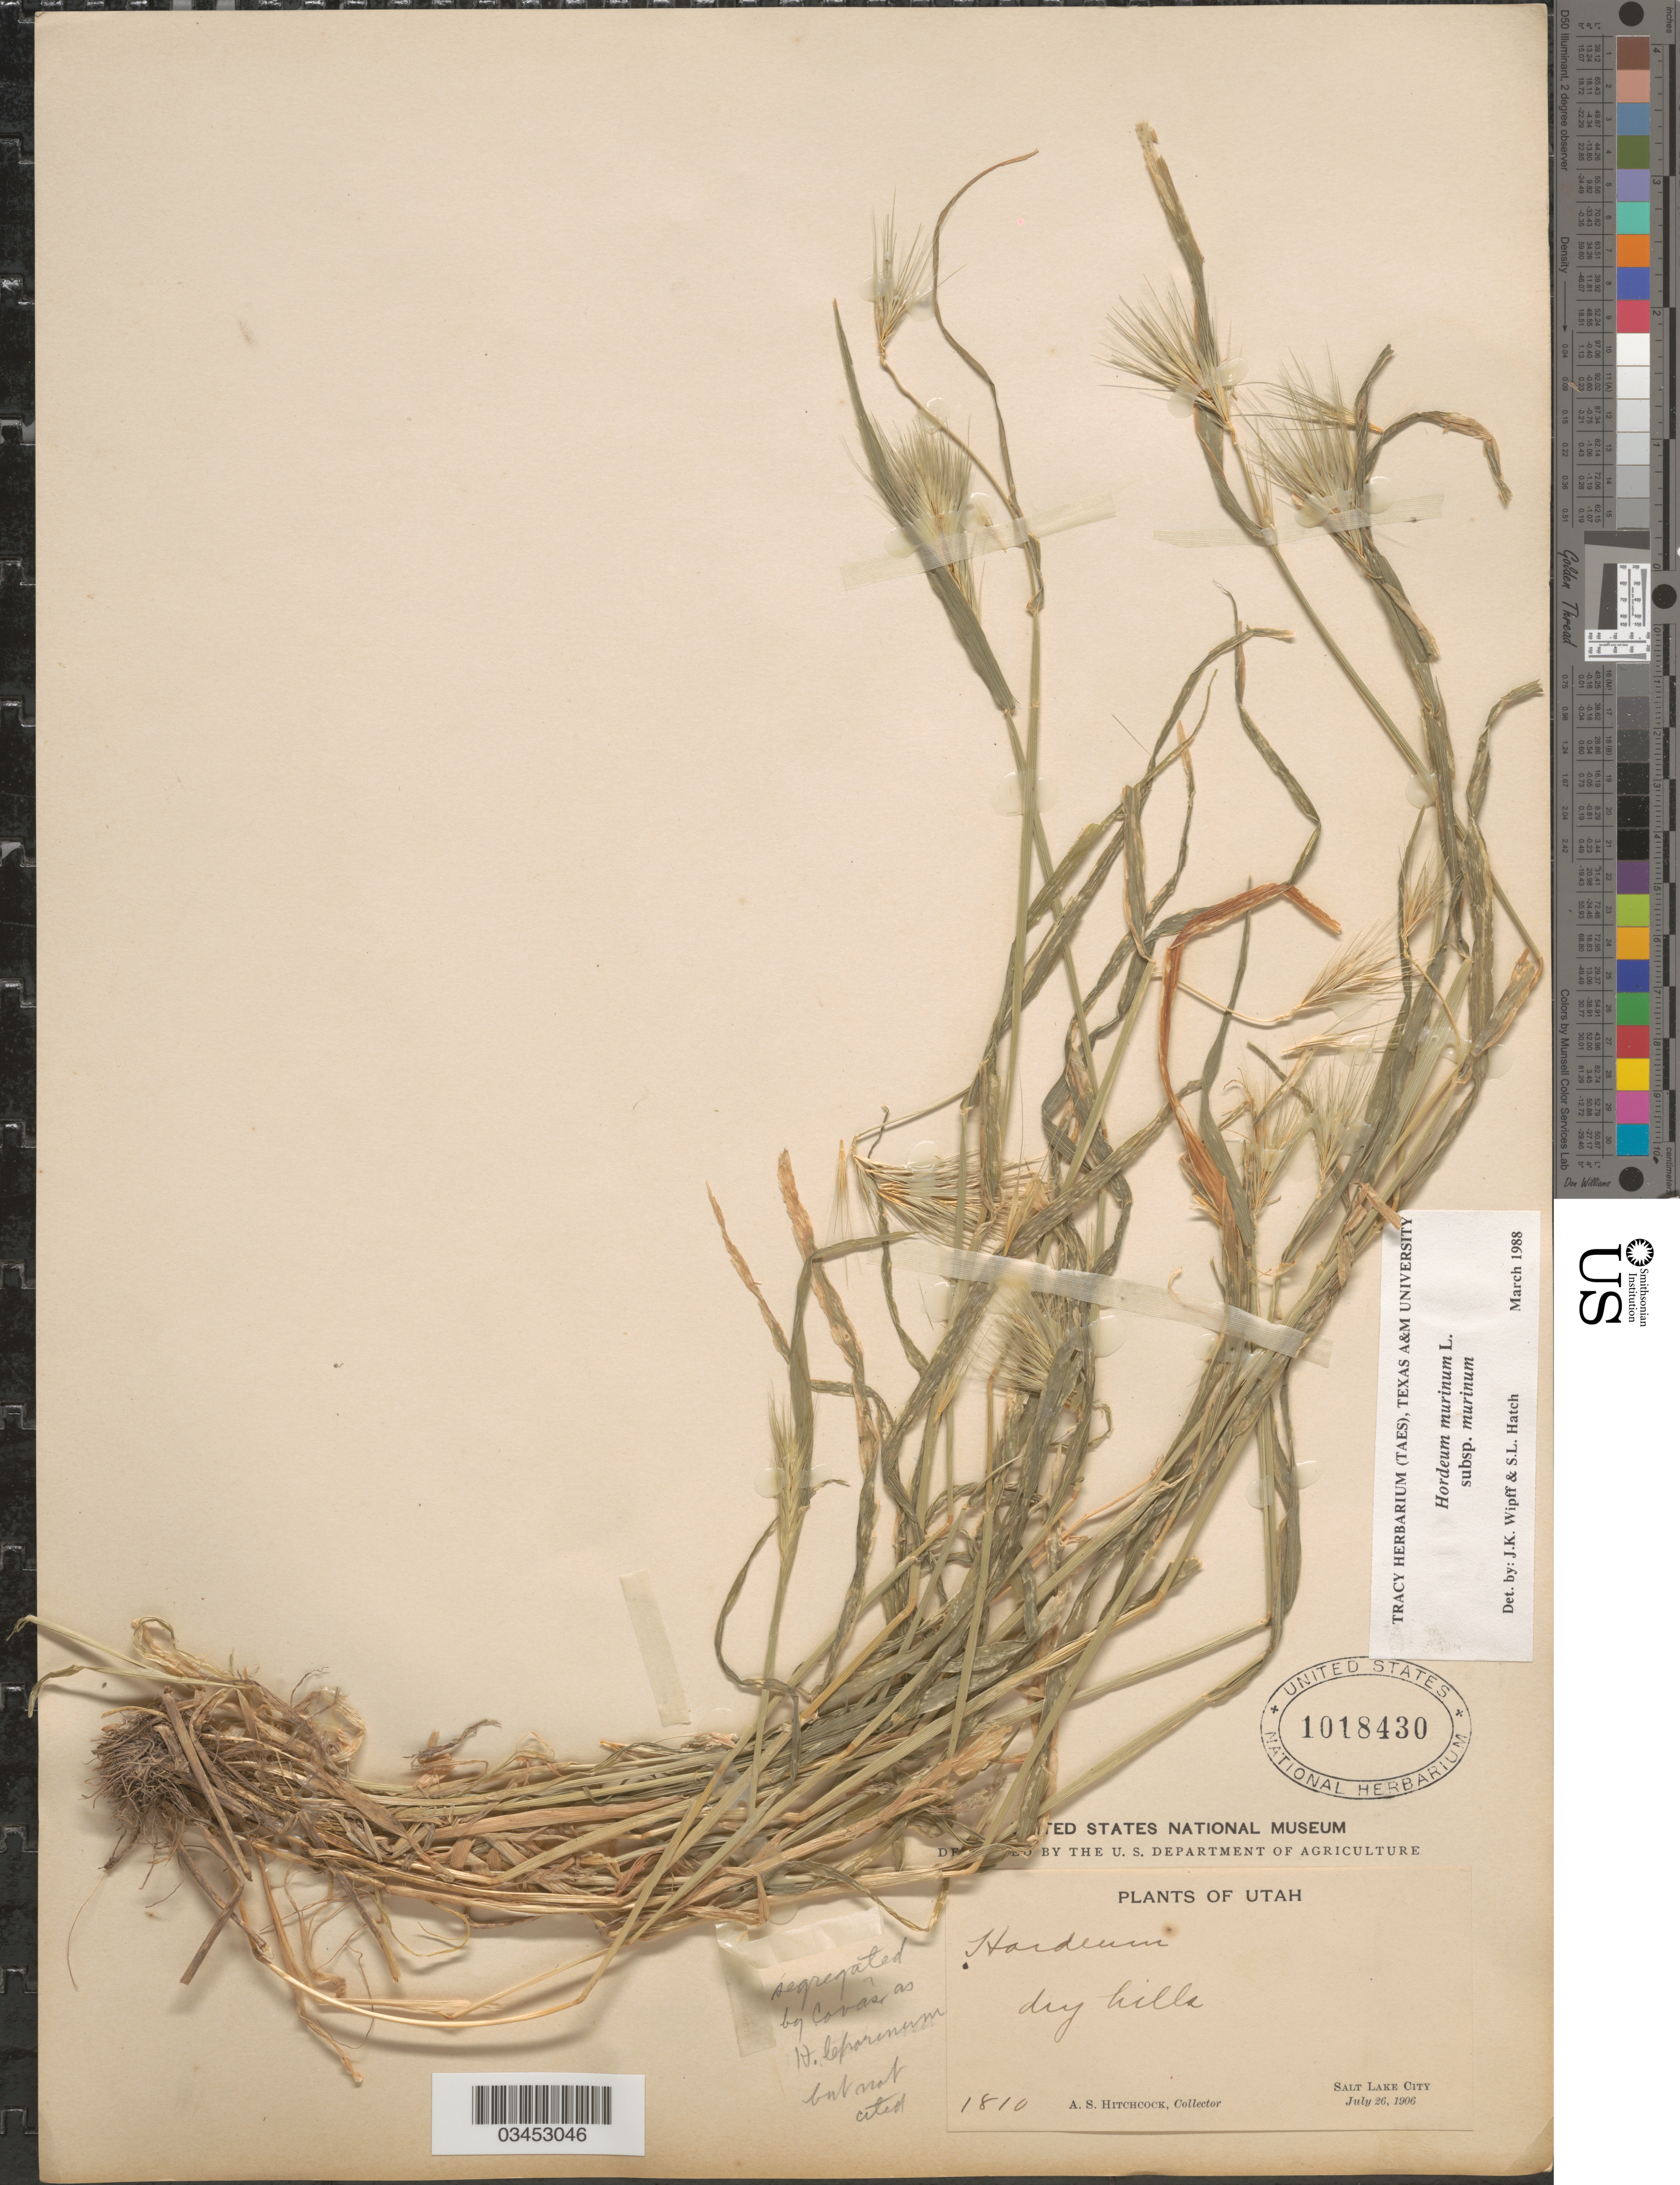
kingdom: Plantae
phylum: Tracheophyta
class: Liliopsida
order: Poales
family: Poaceae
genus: Hordeum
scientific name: Hordeum murinum subsp. murinum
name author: L.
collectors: A. S. Hitchcock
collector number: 1810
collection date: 1906-07-26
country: United States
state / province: Utah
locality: Dry hills. Salt Lake City.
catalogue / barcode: US 1018430